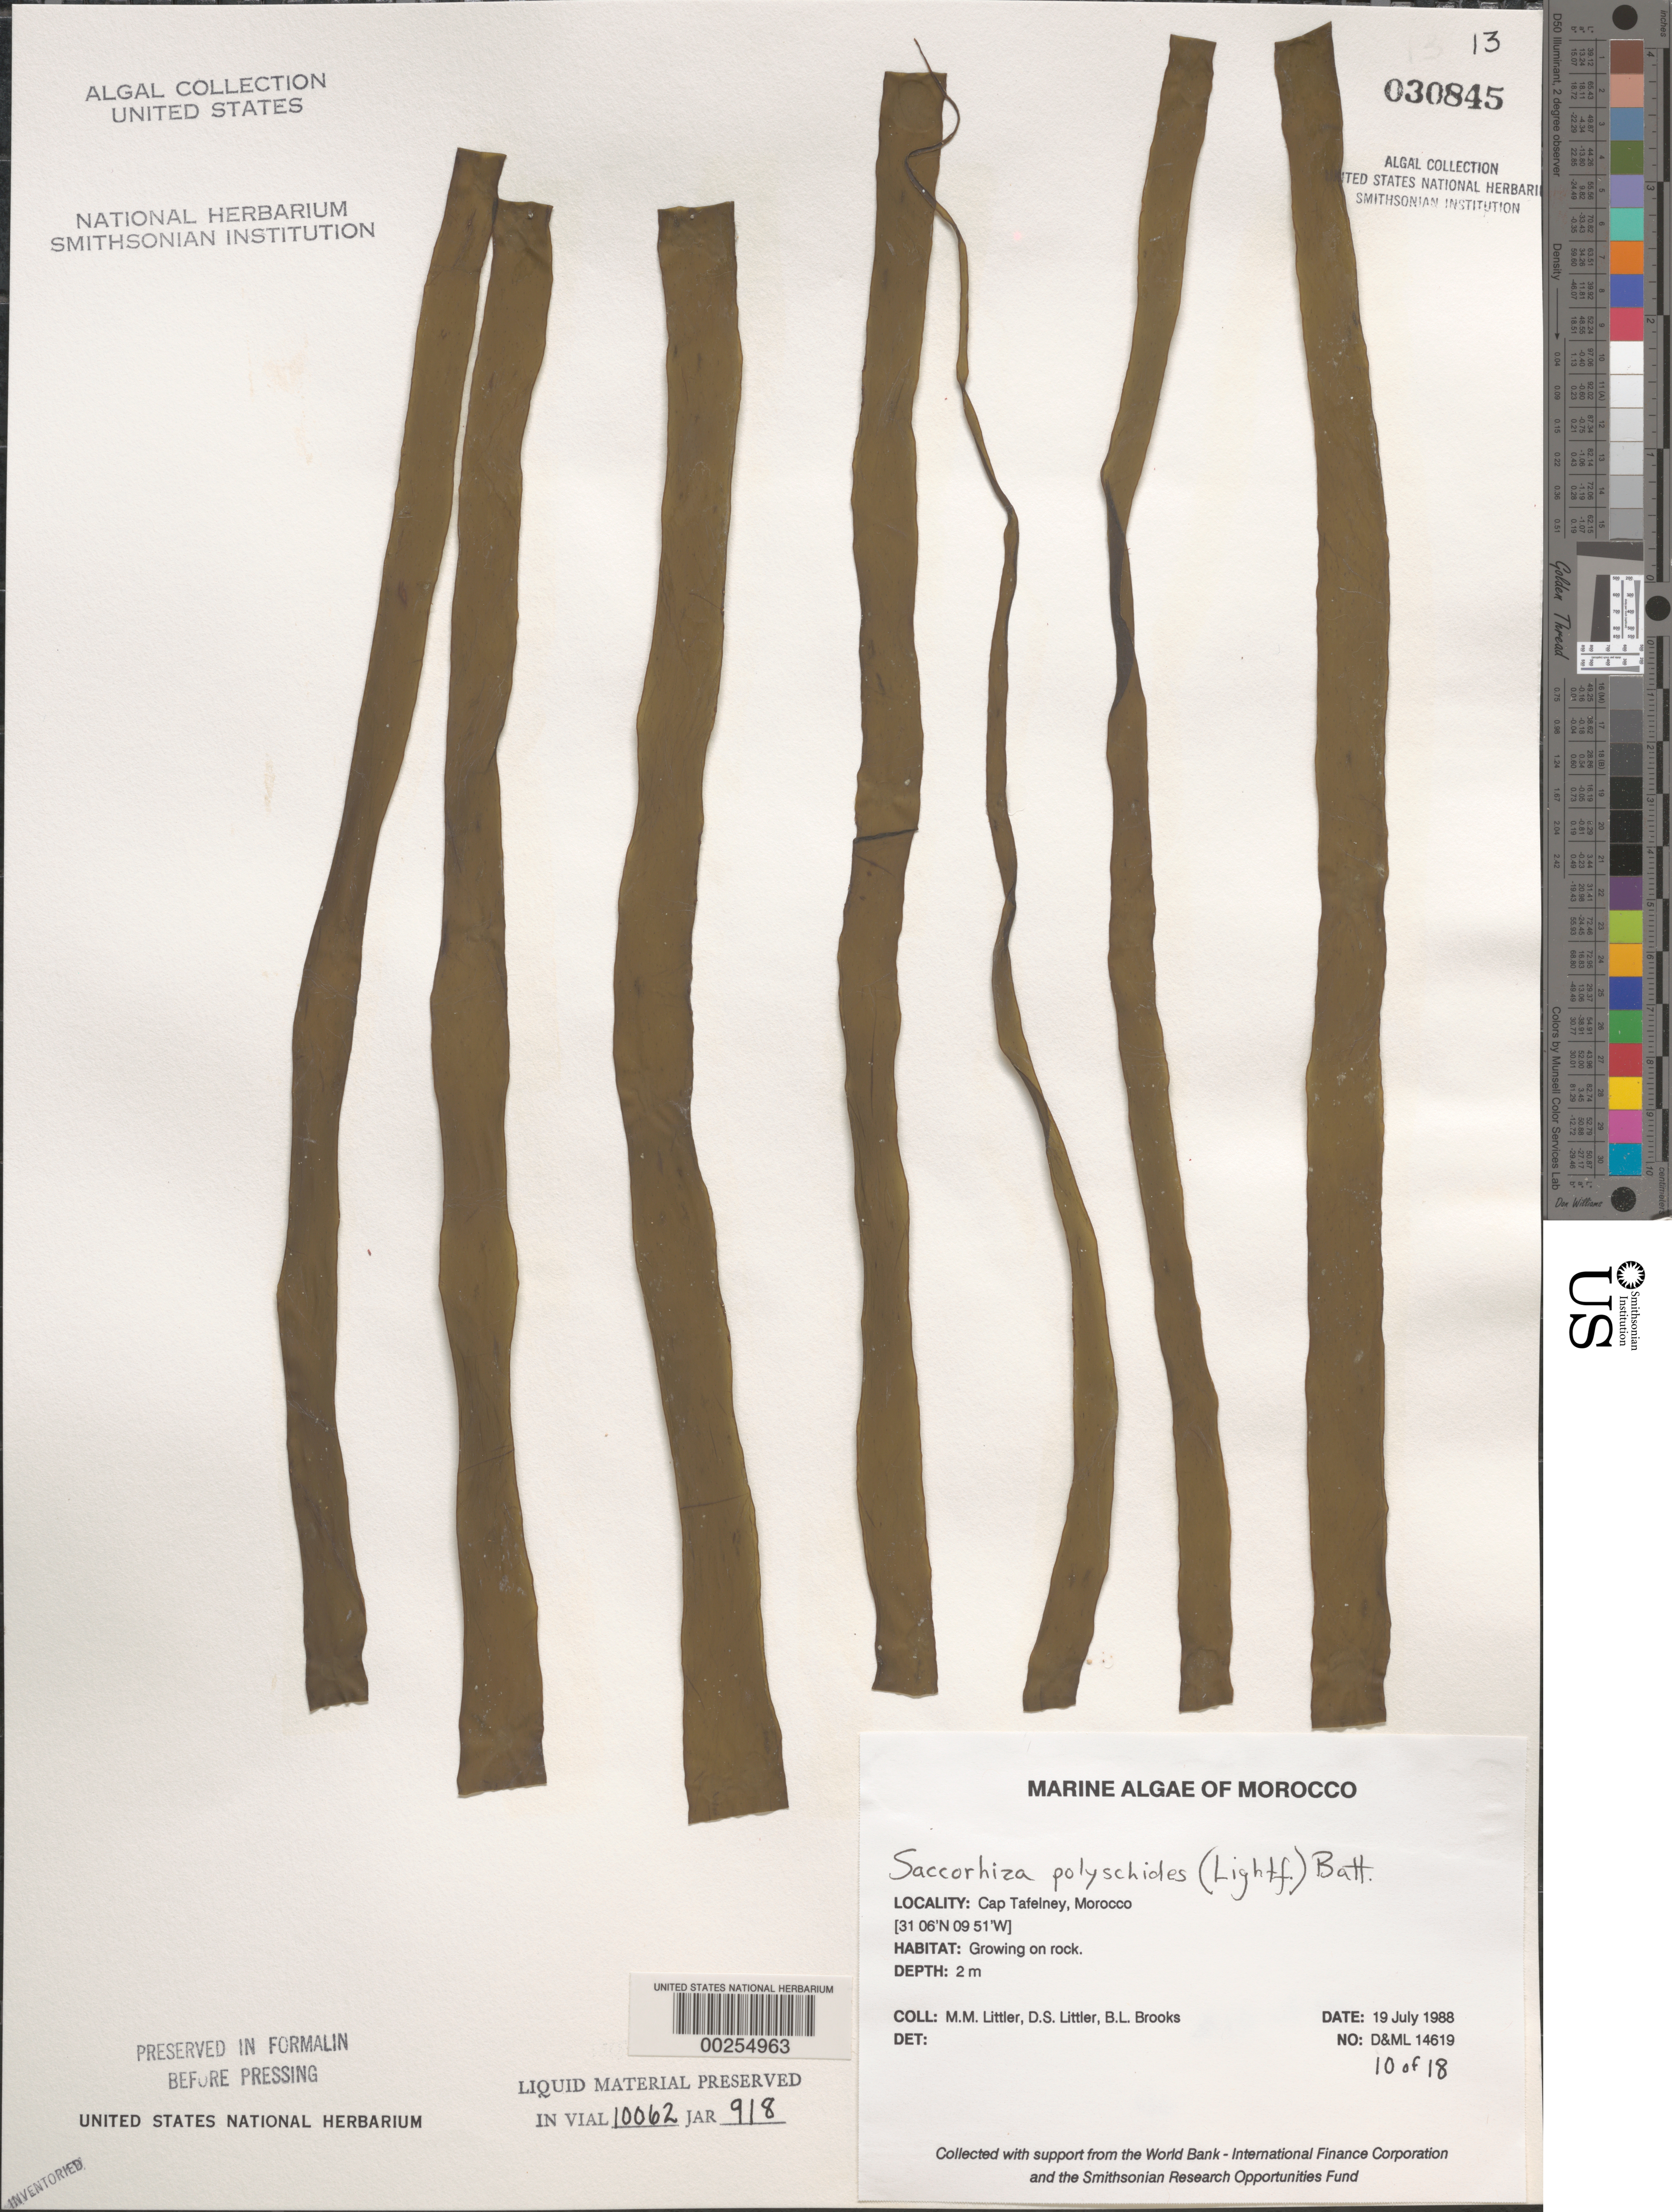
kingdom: Chromista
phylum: Foraminifera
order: Astrorhizida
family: Hyperamminidae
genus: Saccorhiza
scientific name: Saccorhiza polyschides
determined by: Dixon, P. S.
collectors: M. M. Littler, D. S. Littler & B. Brooks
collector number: D&ML 14619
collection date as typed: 19 Jul 1988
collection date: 1988-07-19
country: Morocco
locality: Cap Tafelney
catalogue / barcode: US 30845